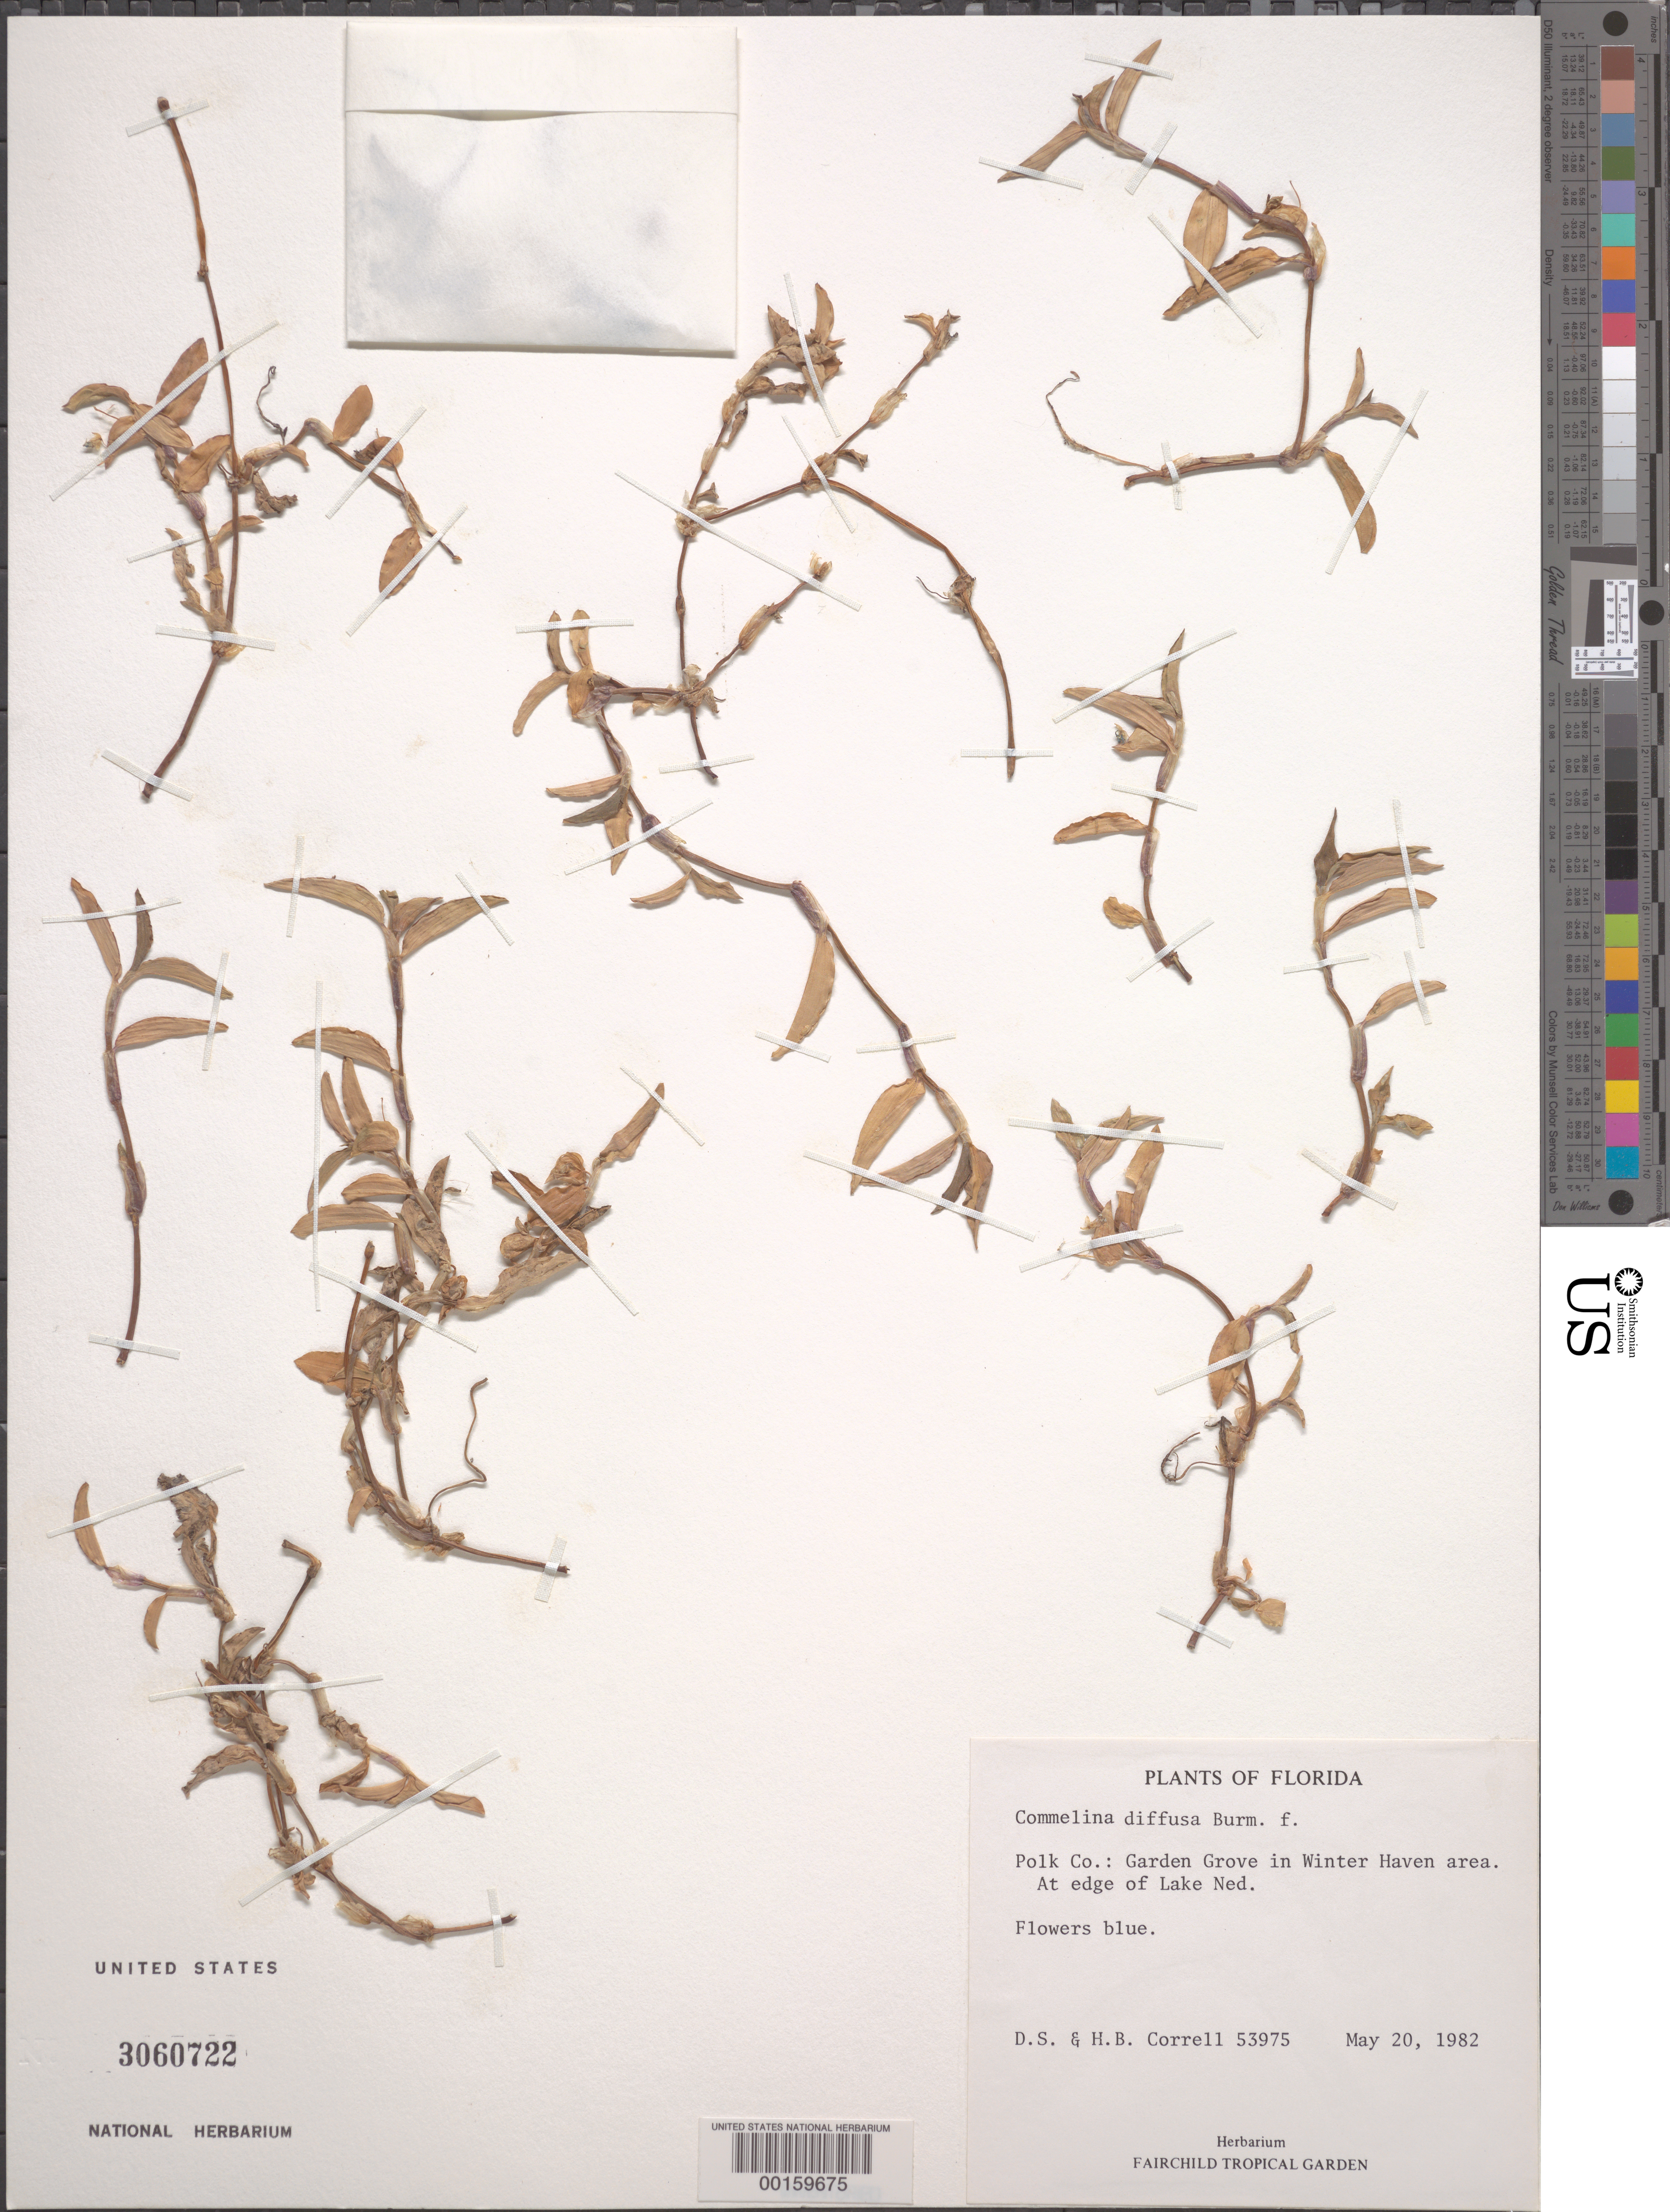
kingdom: Plantae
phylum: Tracheophyta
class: Liliopsida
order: Commelinales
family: Commelinaceae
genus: Commelina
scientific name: Commelina diffusa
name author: Burm. f.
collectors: D. S. Correll & H. Correll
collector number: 53975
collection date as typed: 20 May 1982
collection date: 1982-05-20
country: United States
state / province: Florida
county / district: Polk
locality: Garden grove, winter haven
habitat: Lake edge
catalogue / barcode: US 3060722